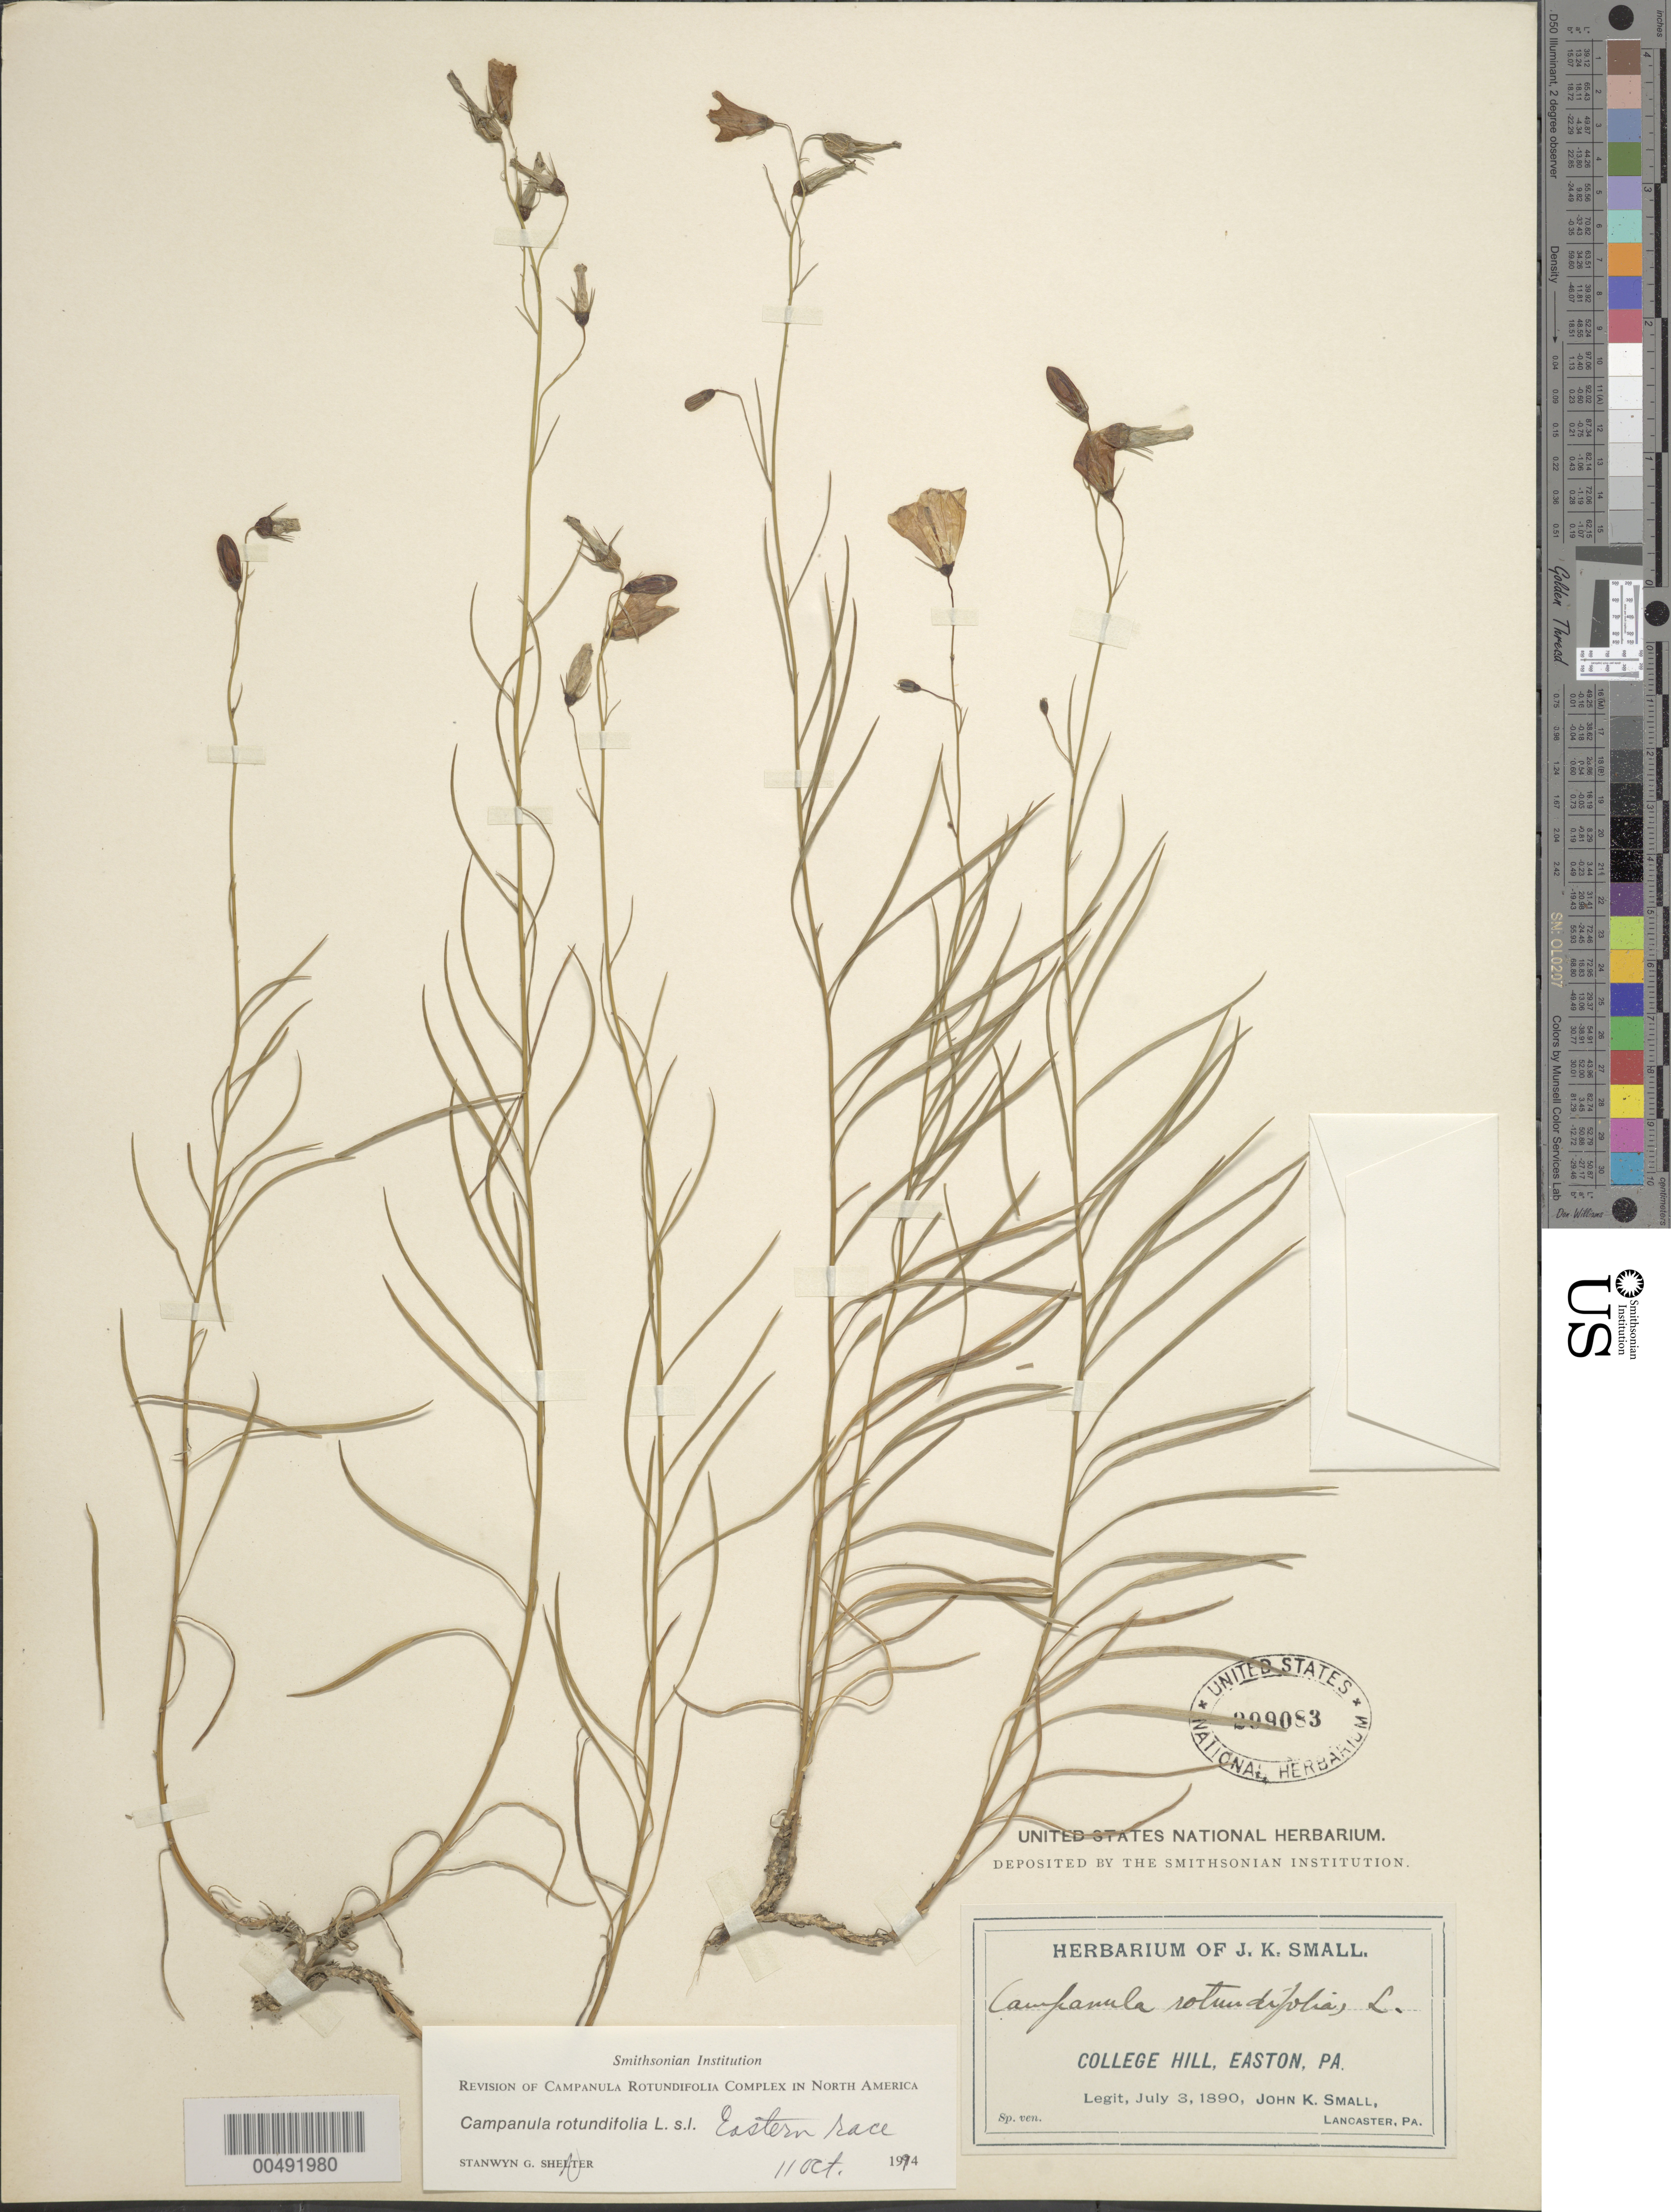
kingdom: Plantae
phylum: Tracheophyta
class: Magnoliopsida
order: Asterales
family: Campanulaceae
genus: Campanula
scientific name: Campanula rotundifolia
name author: L.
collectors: J. K. Small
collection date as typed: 03 Jul 1890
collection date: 1890-07-03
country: United States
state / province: Pennsylvania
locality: College Hill, Easton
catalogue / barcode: US 299083